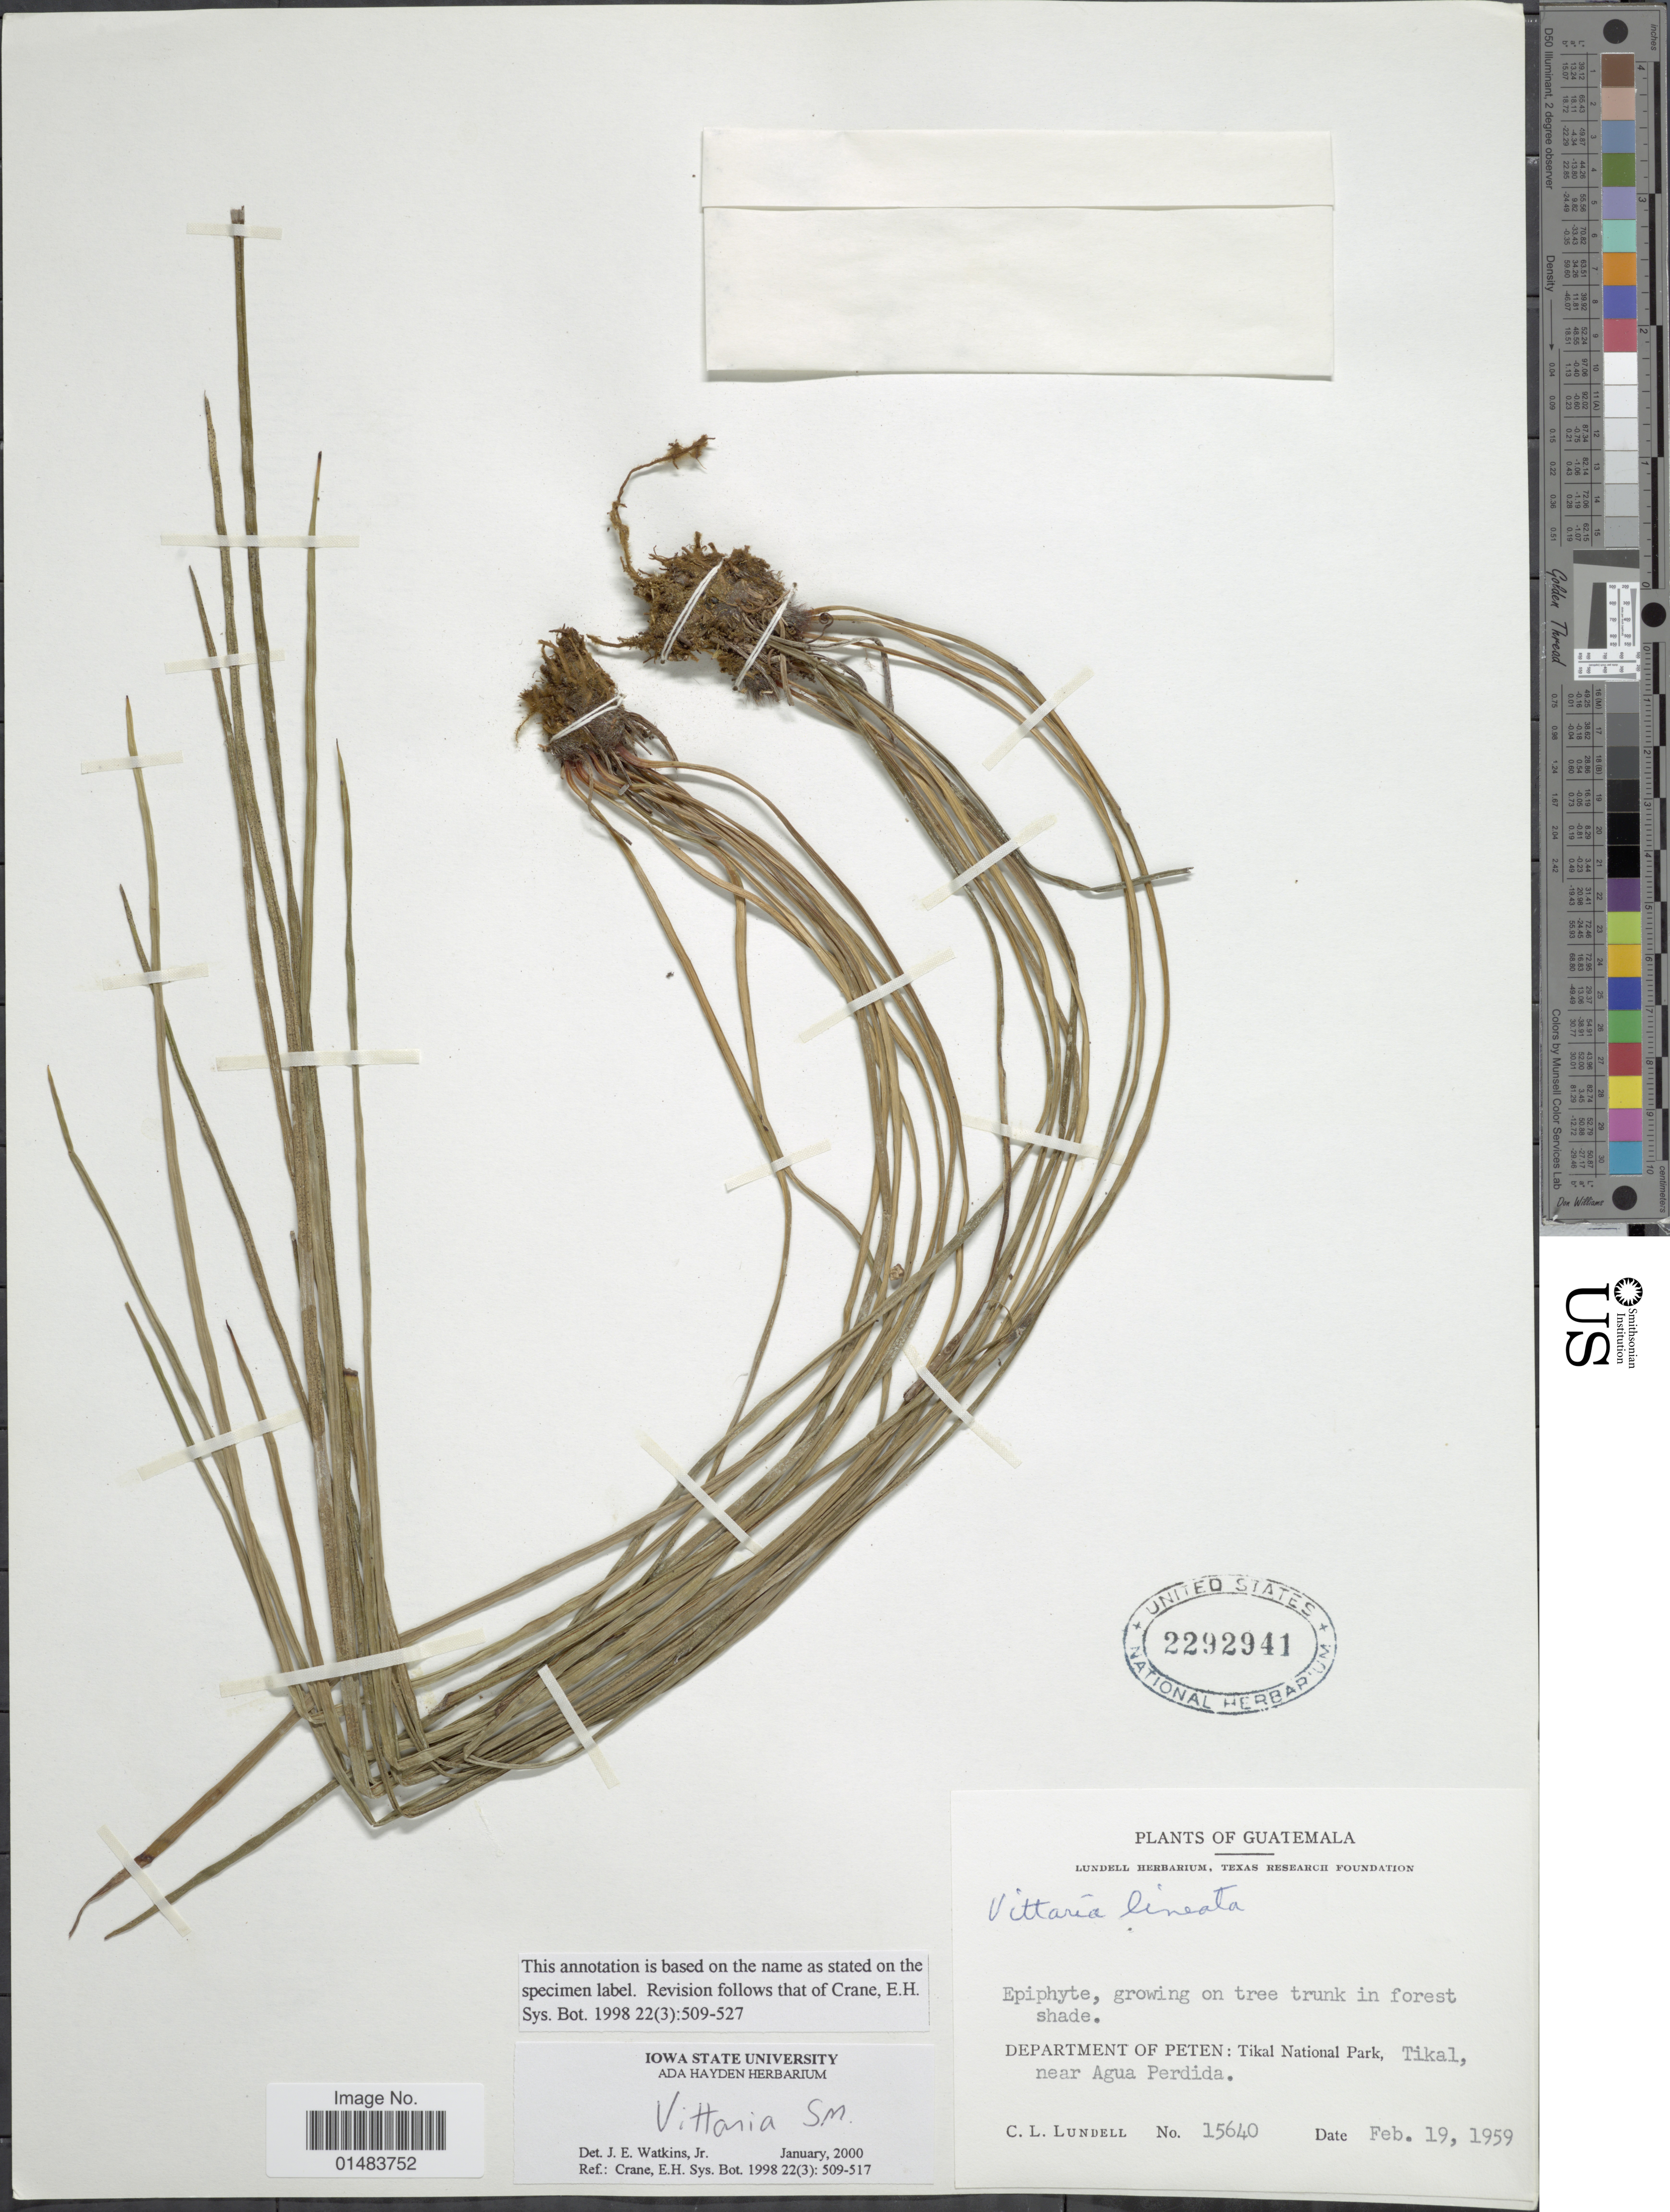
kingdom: Plantae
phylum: Tracheophyta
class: Polypodiopsida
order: Polypodiales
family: Pteridaceae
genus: Vittaria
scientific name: Vittaria lineata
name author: (L.) Sm.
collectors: C. L. Lundell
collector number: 15640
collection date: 1959-02-19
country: Guatemala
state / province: El Petén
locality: Plants of Guatemala, Epiphyte, growing on tree trunk in forest shade, Tikal National Park, Tikal, near Agua Perdida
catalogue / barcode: US 2292941